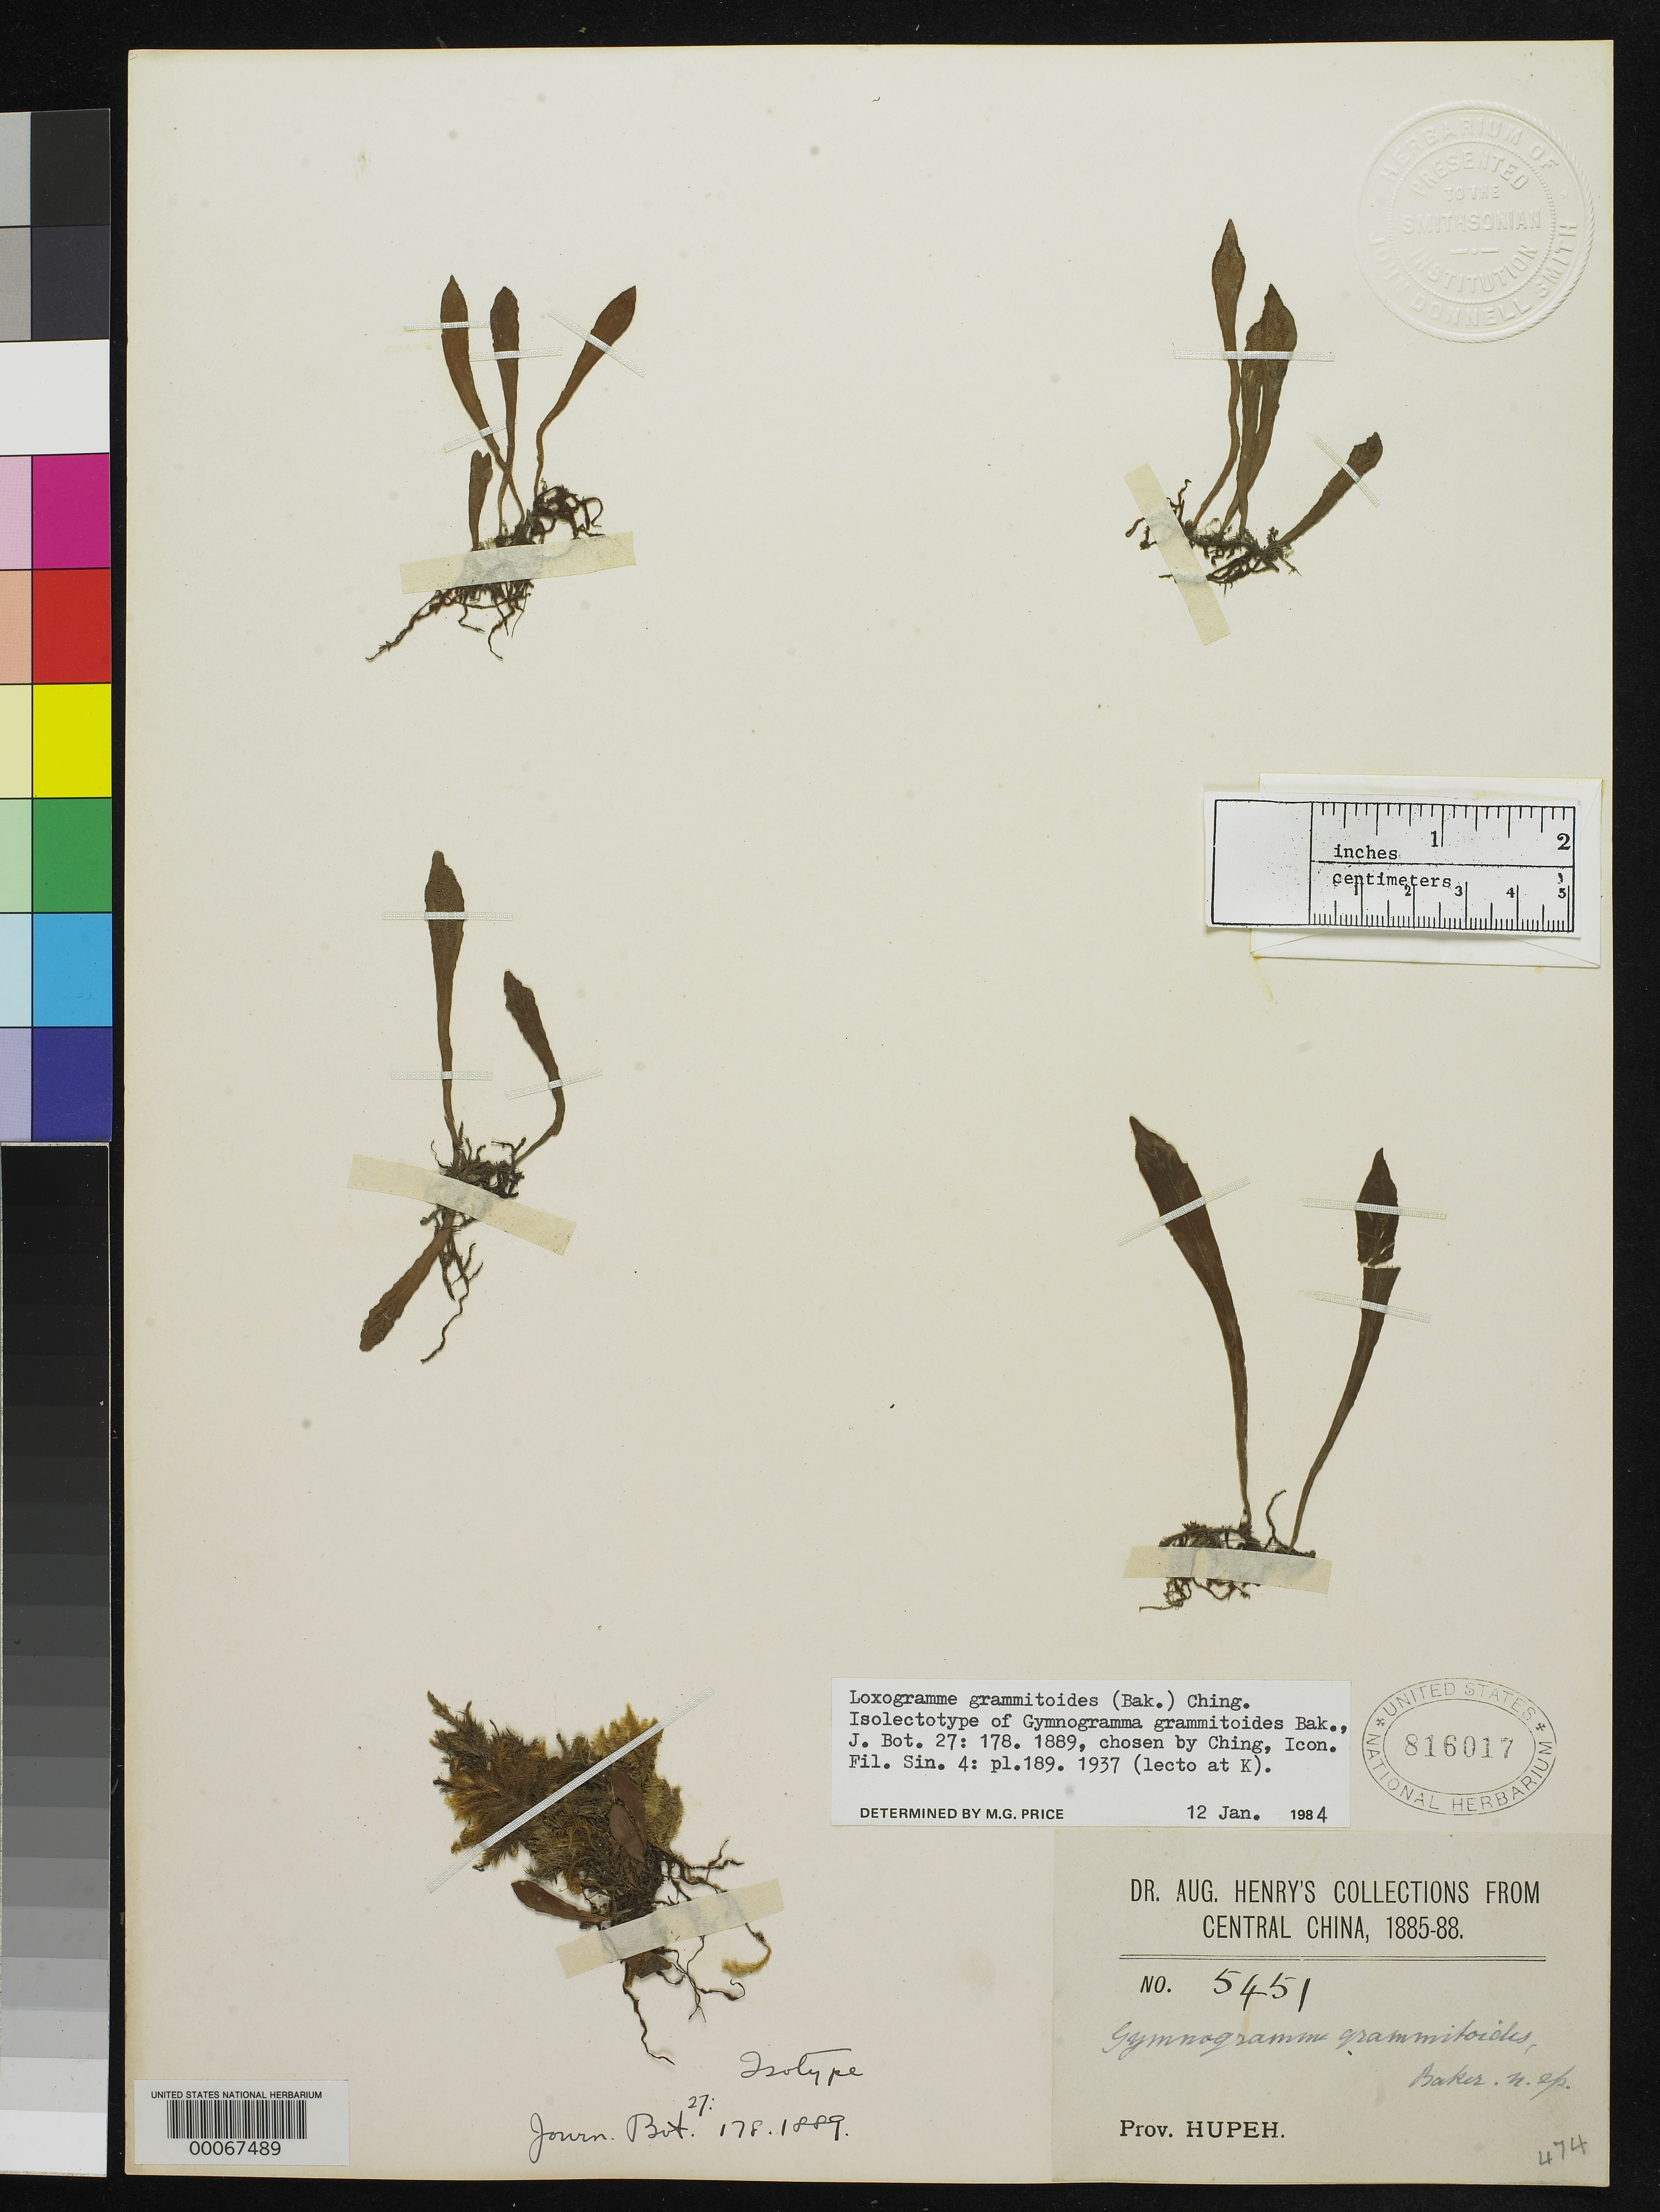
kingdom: Plantae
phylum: Tracheophyta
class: Polypodiopsida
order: Polypodiales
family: Pteridaceae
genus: Gymnogramma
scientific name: Gymnogramma grammitoides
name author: Baker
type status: Isolectotype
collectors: A. Henry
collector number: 5451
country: China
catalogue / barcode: US 816017